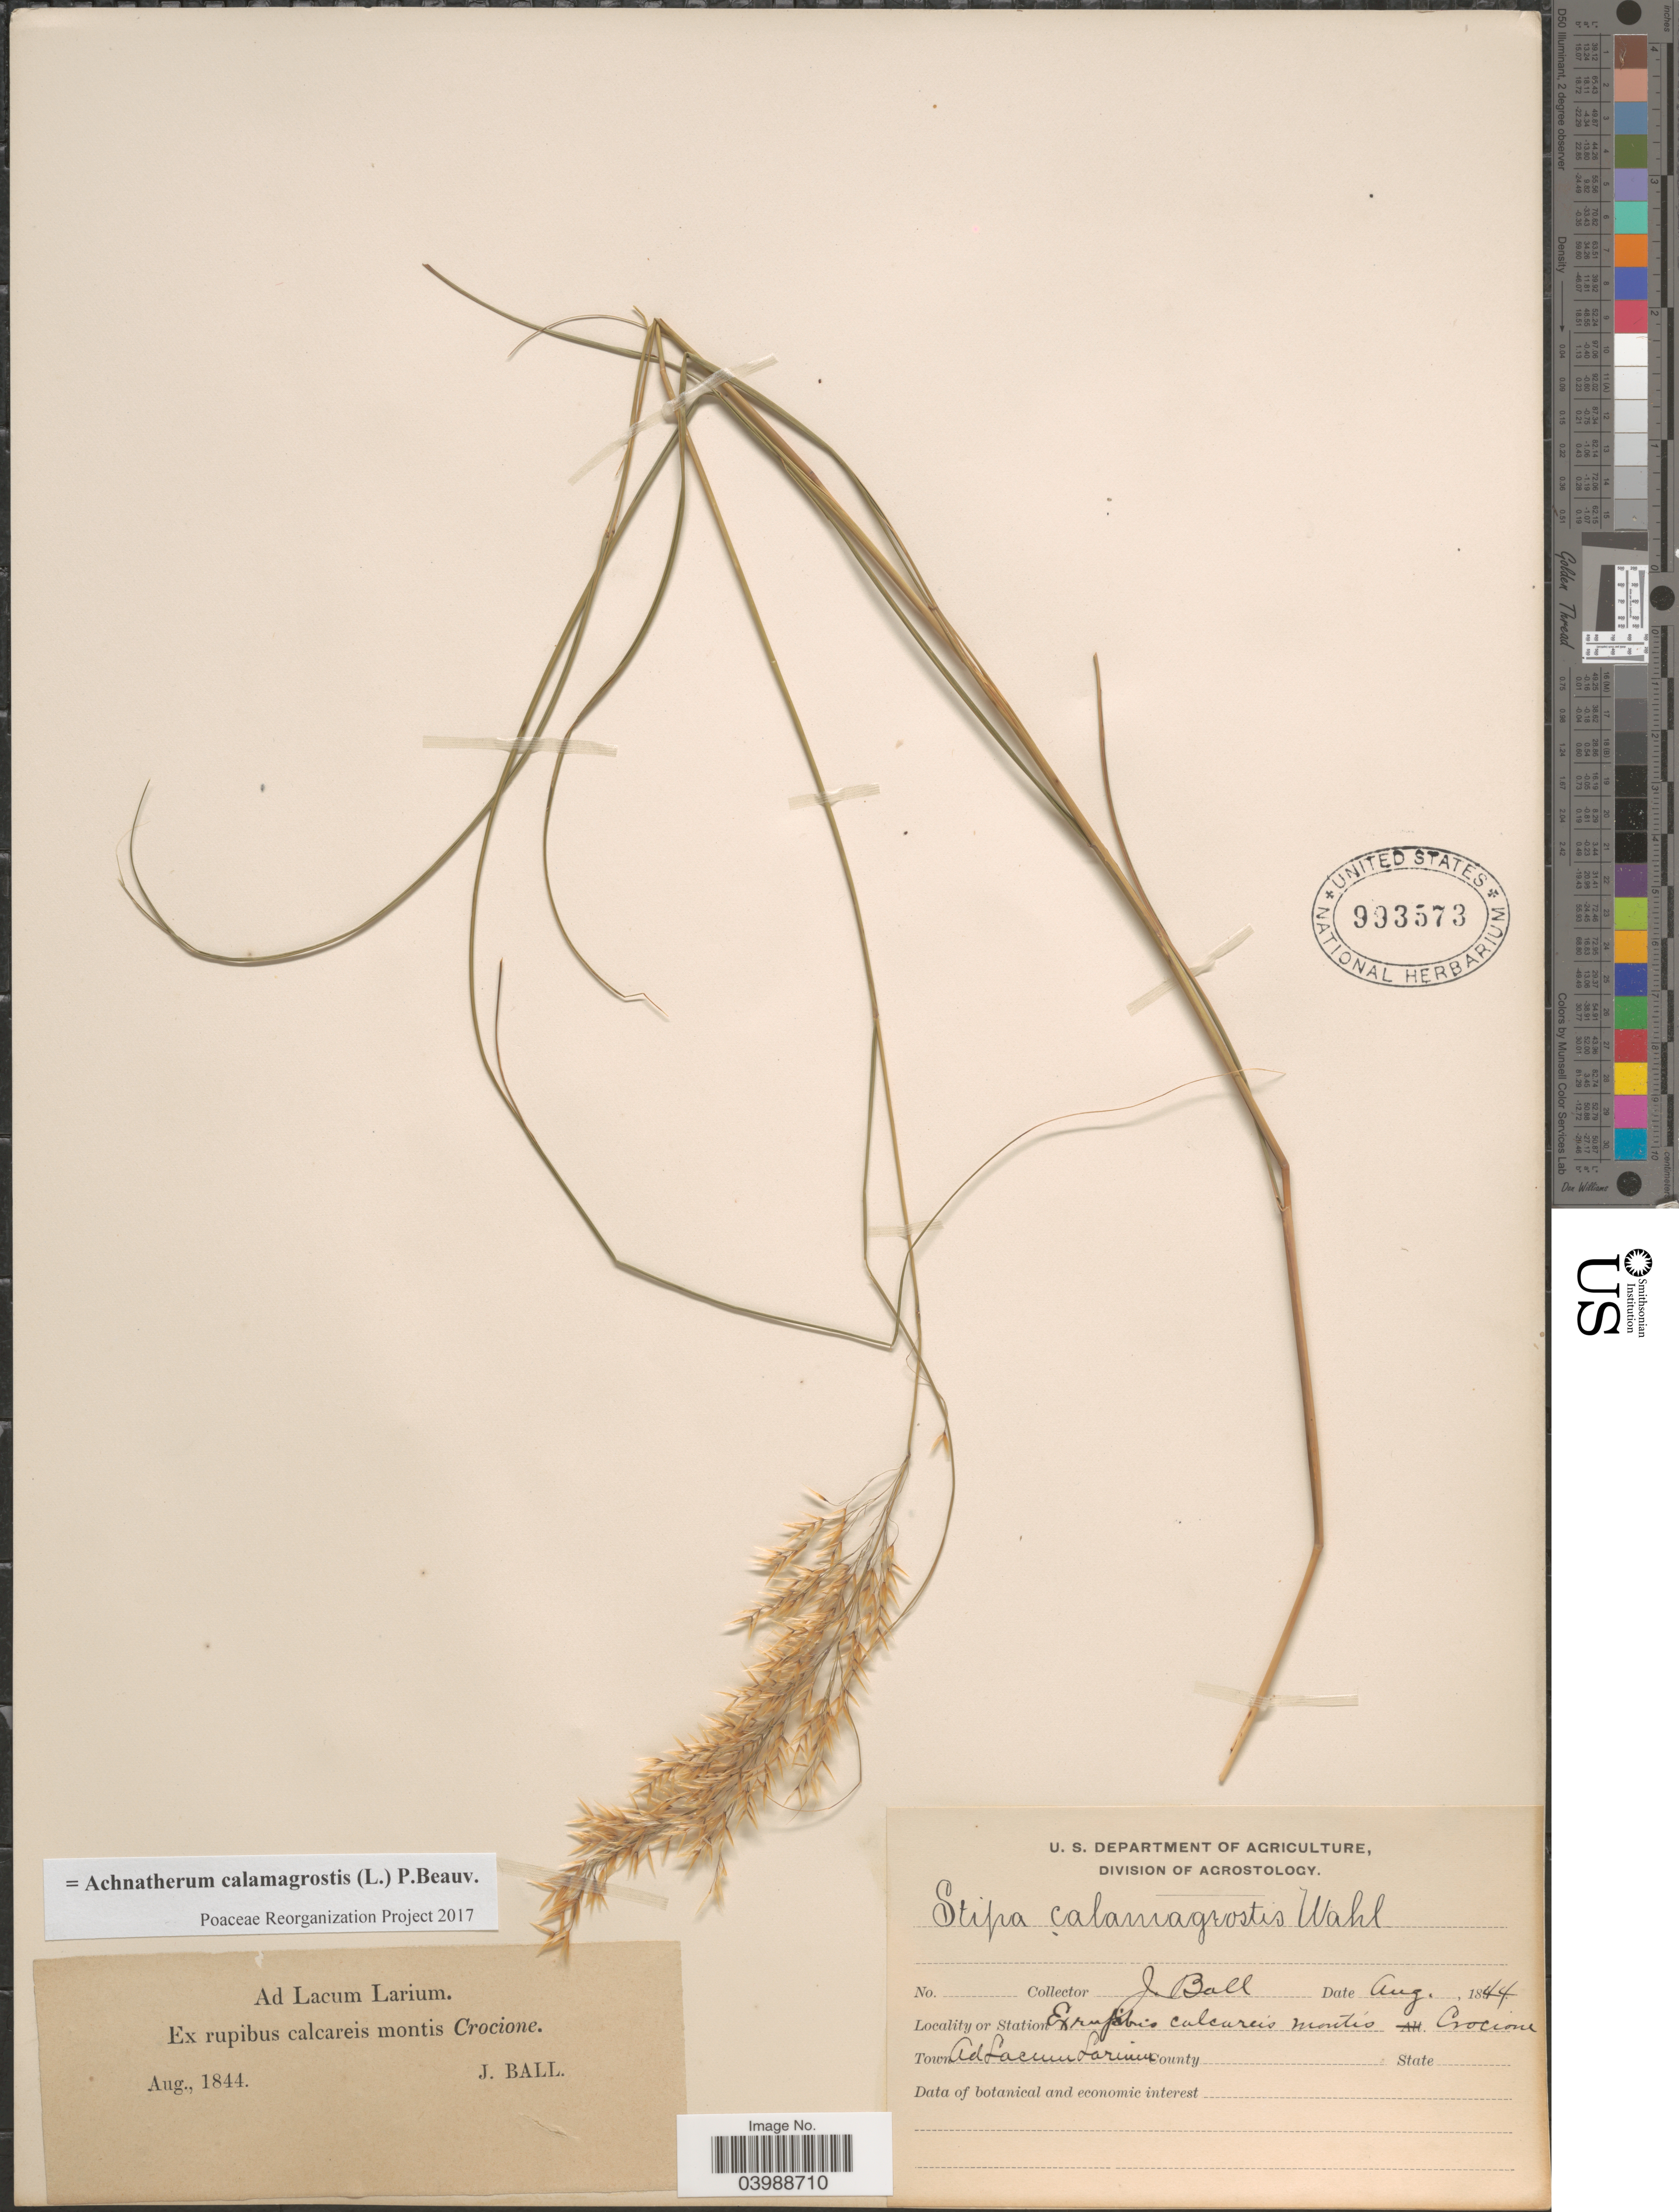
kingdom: Plantae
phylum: Tracheophyta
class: Liliopsida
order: Poales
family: Poaceae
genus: Achnatherum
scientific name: Achnatherum calamagrostis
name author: (L.) P. Beauv.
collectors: J. Ball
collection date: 1844-08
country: Italy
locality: Station Ex rupibus calcareis montis Crocione. Town Ad Lacum Larium.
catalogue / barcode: US 993573